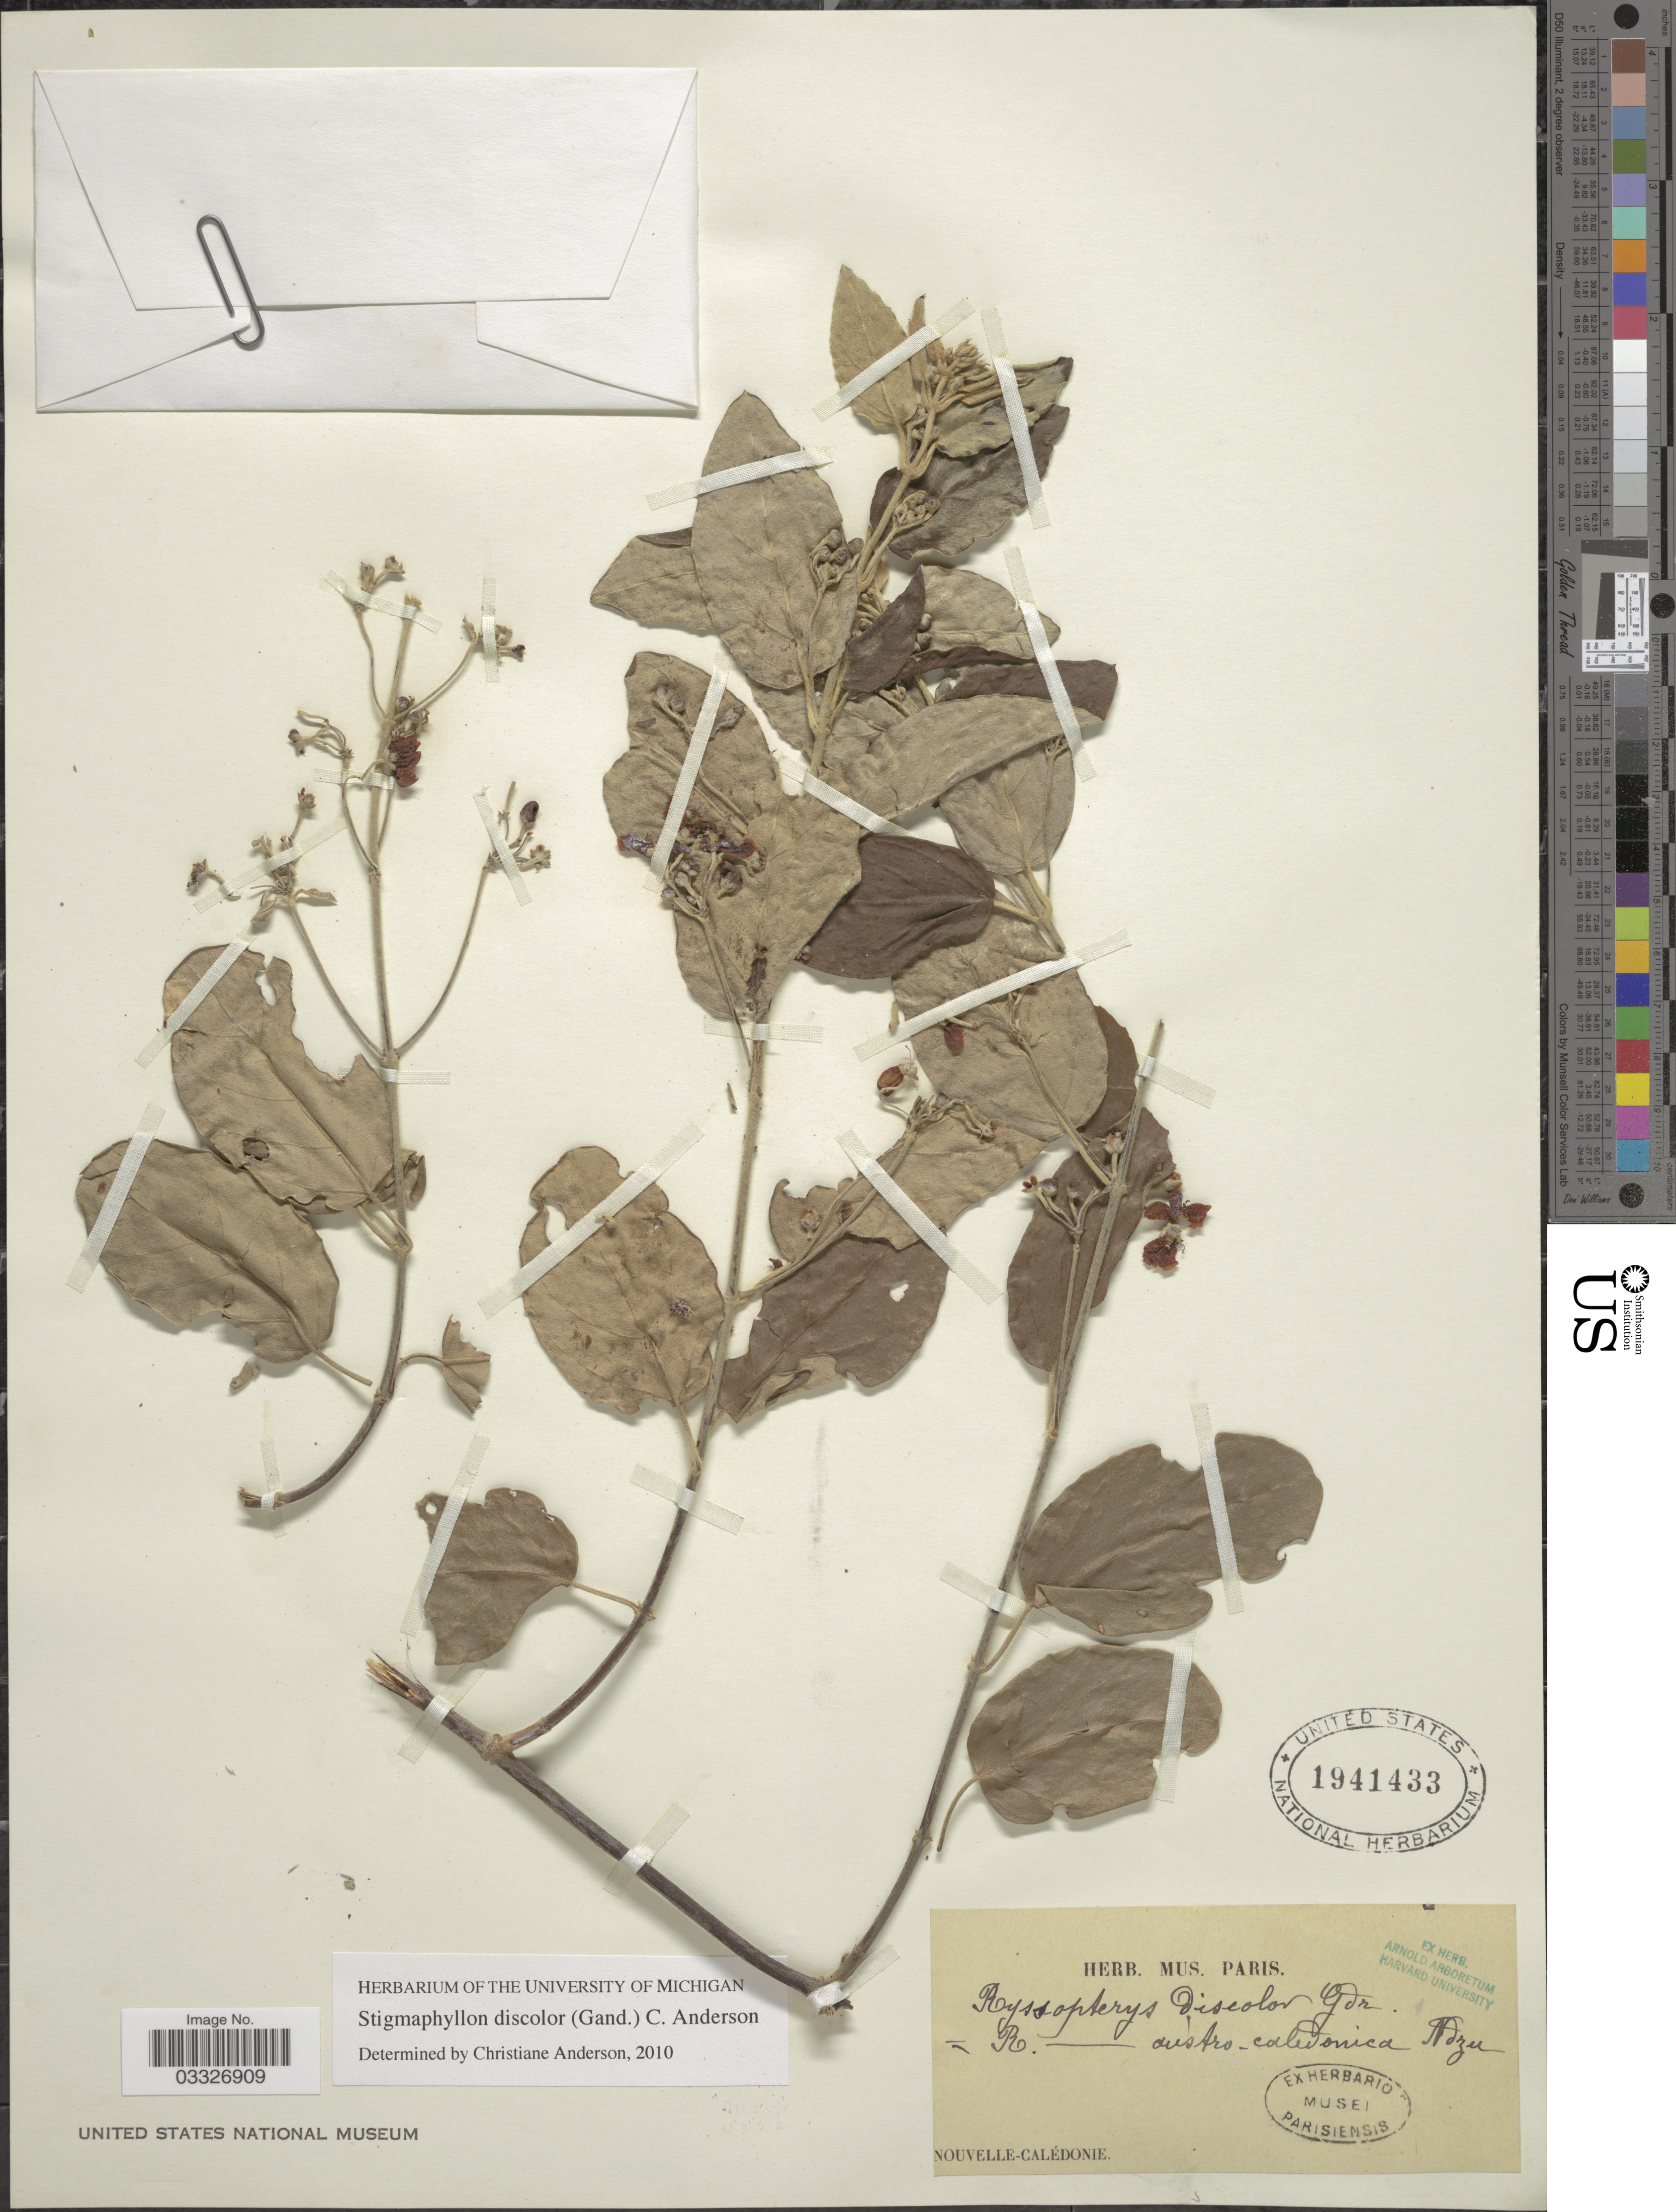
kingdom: Plantae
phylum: Tracheophyta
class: Magnoliopsida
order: Malpighiales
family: Malpighiaceae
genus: Stigmaphyllon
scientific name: Stigmaphyllon discolor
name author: (Gand.) C.E. Anderson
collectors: ex herb. Mus. Paris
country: New Caledonia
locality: Nouvelle-Calédonie. Austro - caledonica. Nozu.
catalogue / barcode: US 1941433